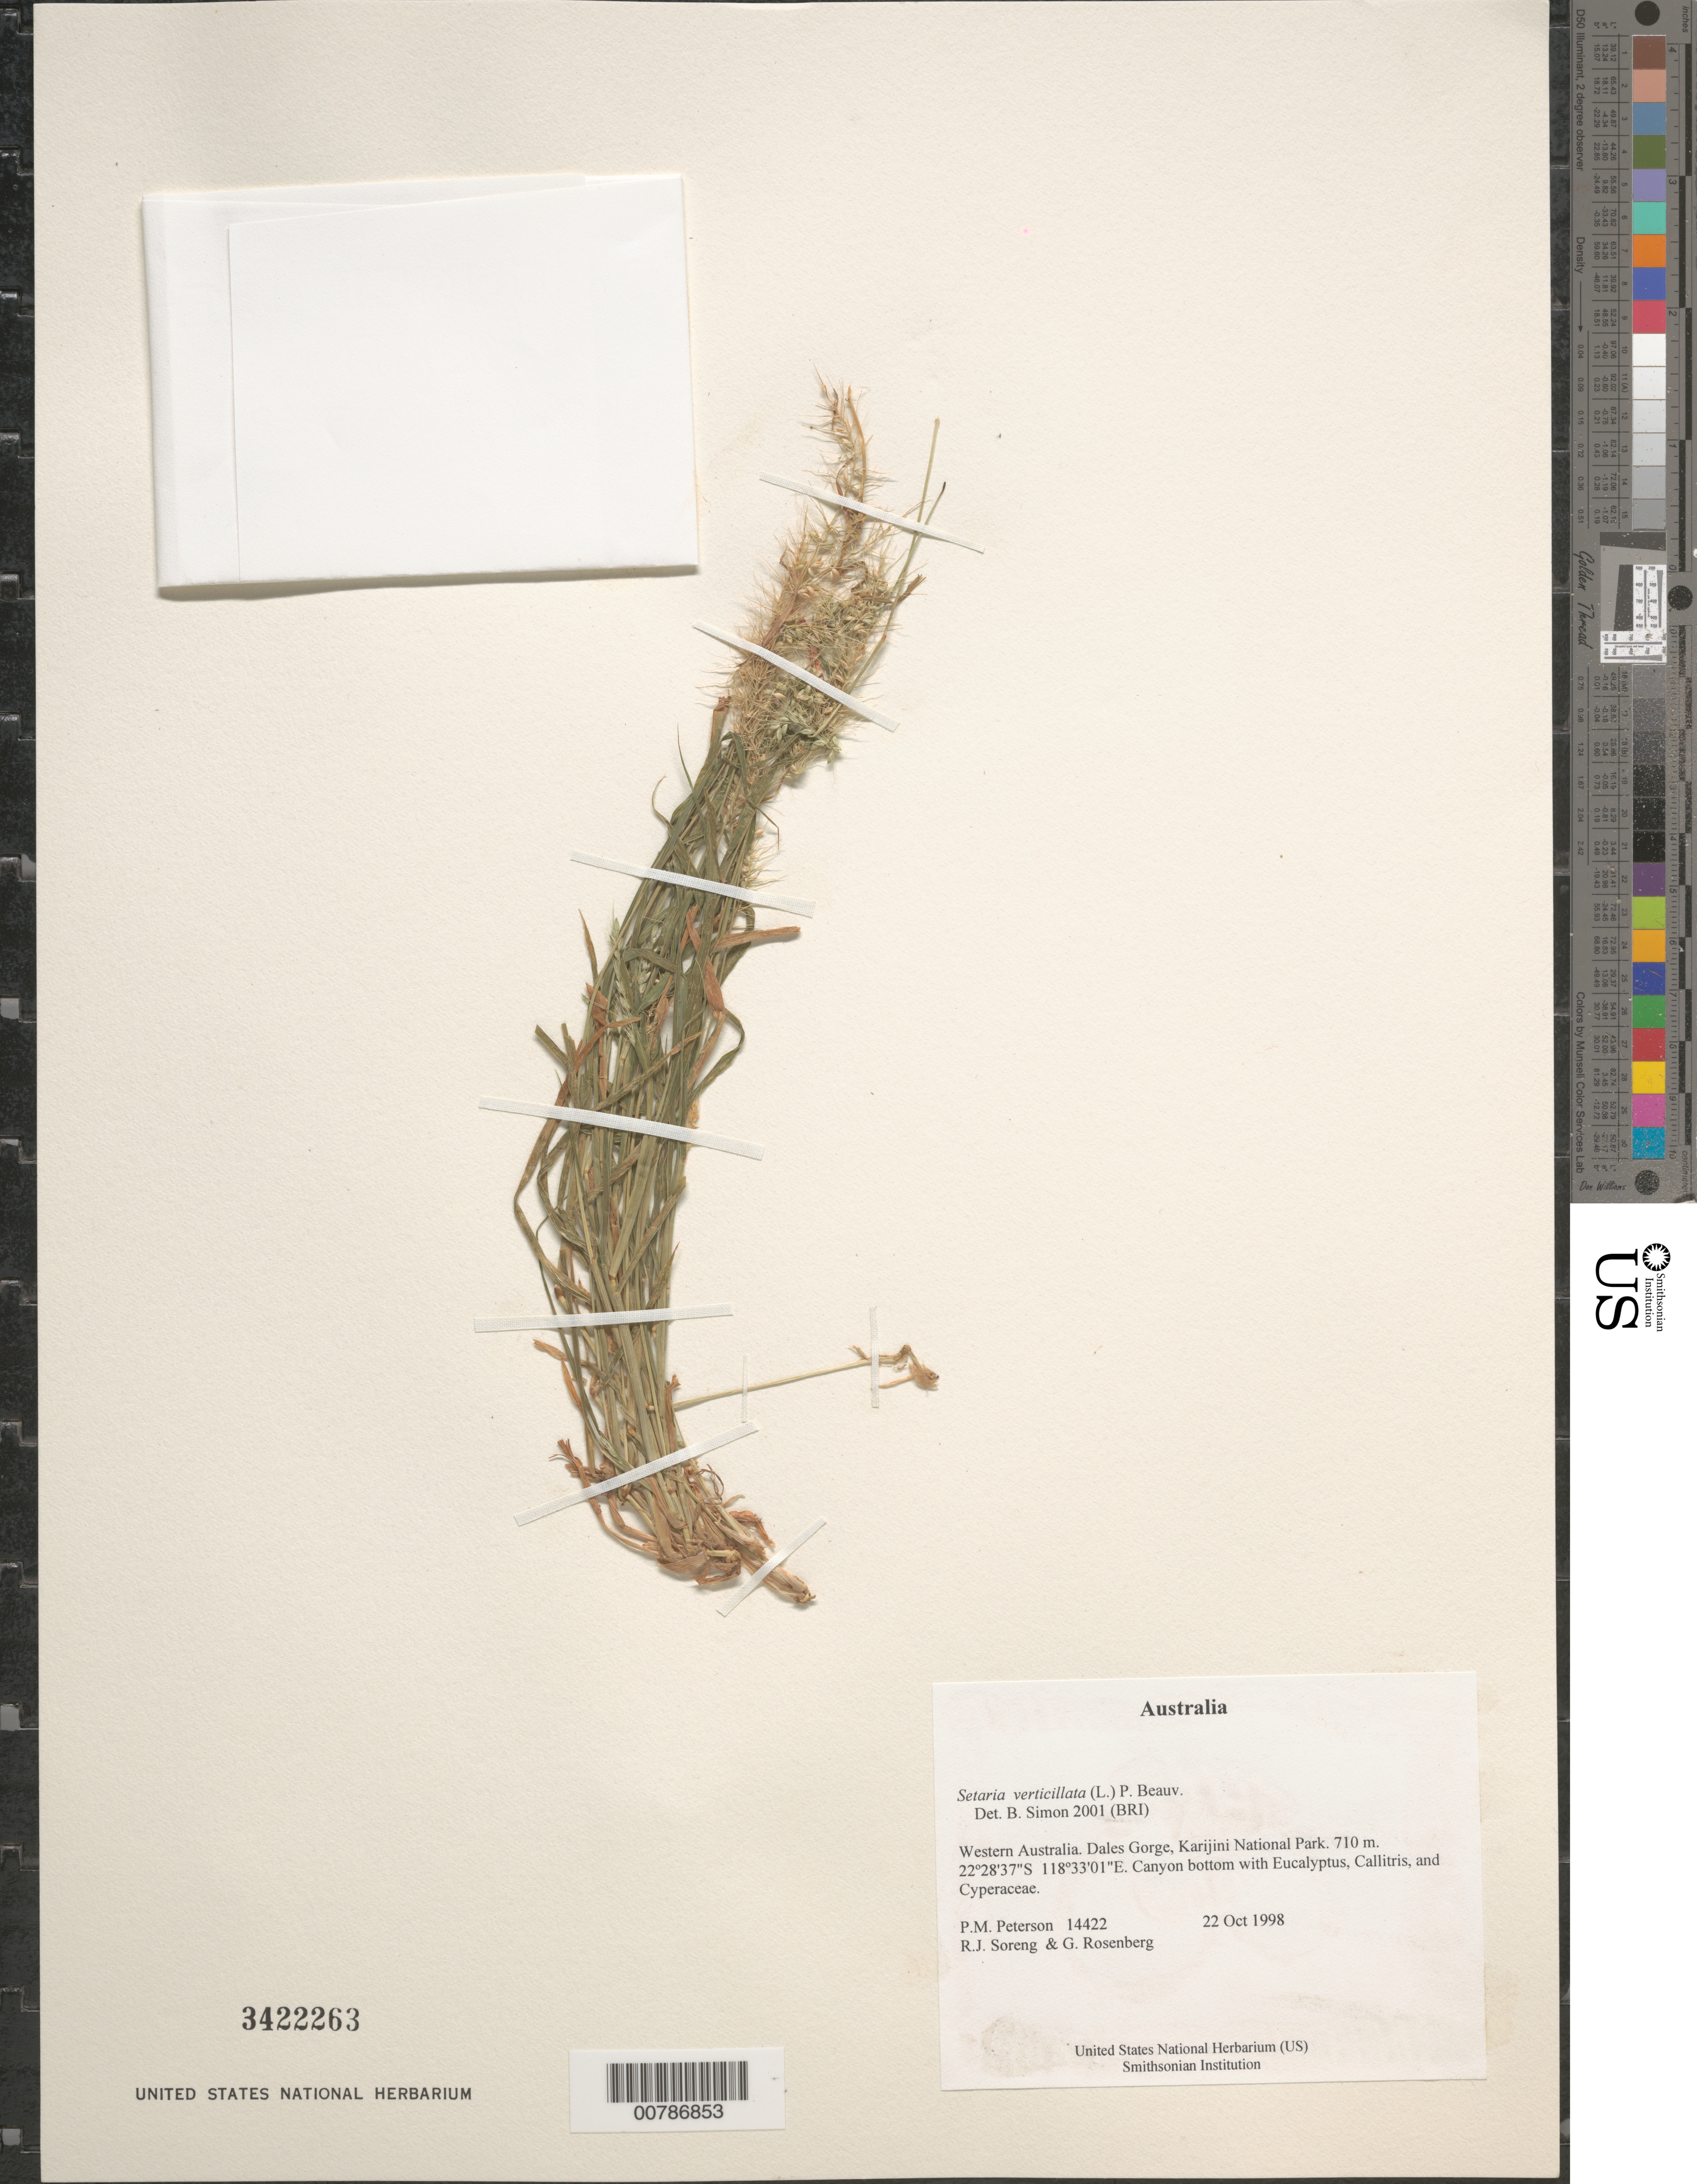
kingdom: Plantae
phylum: Tracheophyta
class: Liliopsida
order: Poales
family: Poaceae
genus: Setaria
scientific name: Setaria verticillata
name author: (L.) P. Beauv.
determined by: Simon, B.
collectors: P. M. Peterson, R. J. Soreng & G. Rosenberg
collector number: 14422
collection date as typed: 22 Oct 1998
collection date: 1998-10-22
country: Australia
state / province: Western Australia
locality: Dales Gorge, Karijini National Park.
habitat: Canyon bottom with Eucalyptus, Callitris, and Cyperaceae.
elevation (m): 710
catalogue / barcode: US 3422263